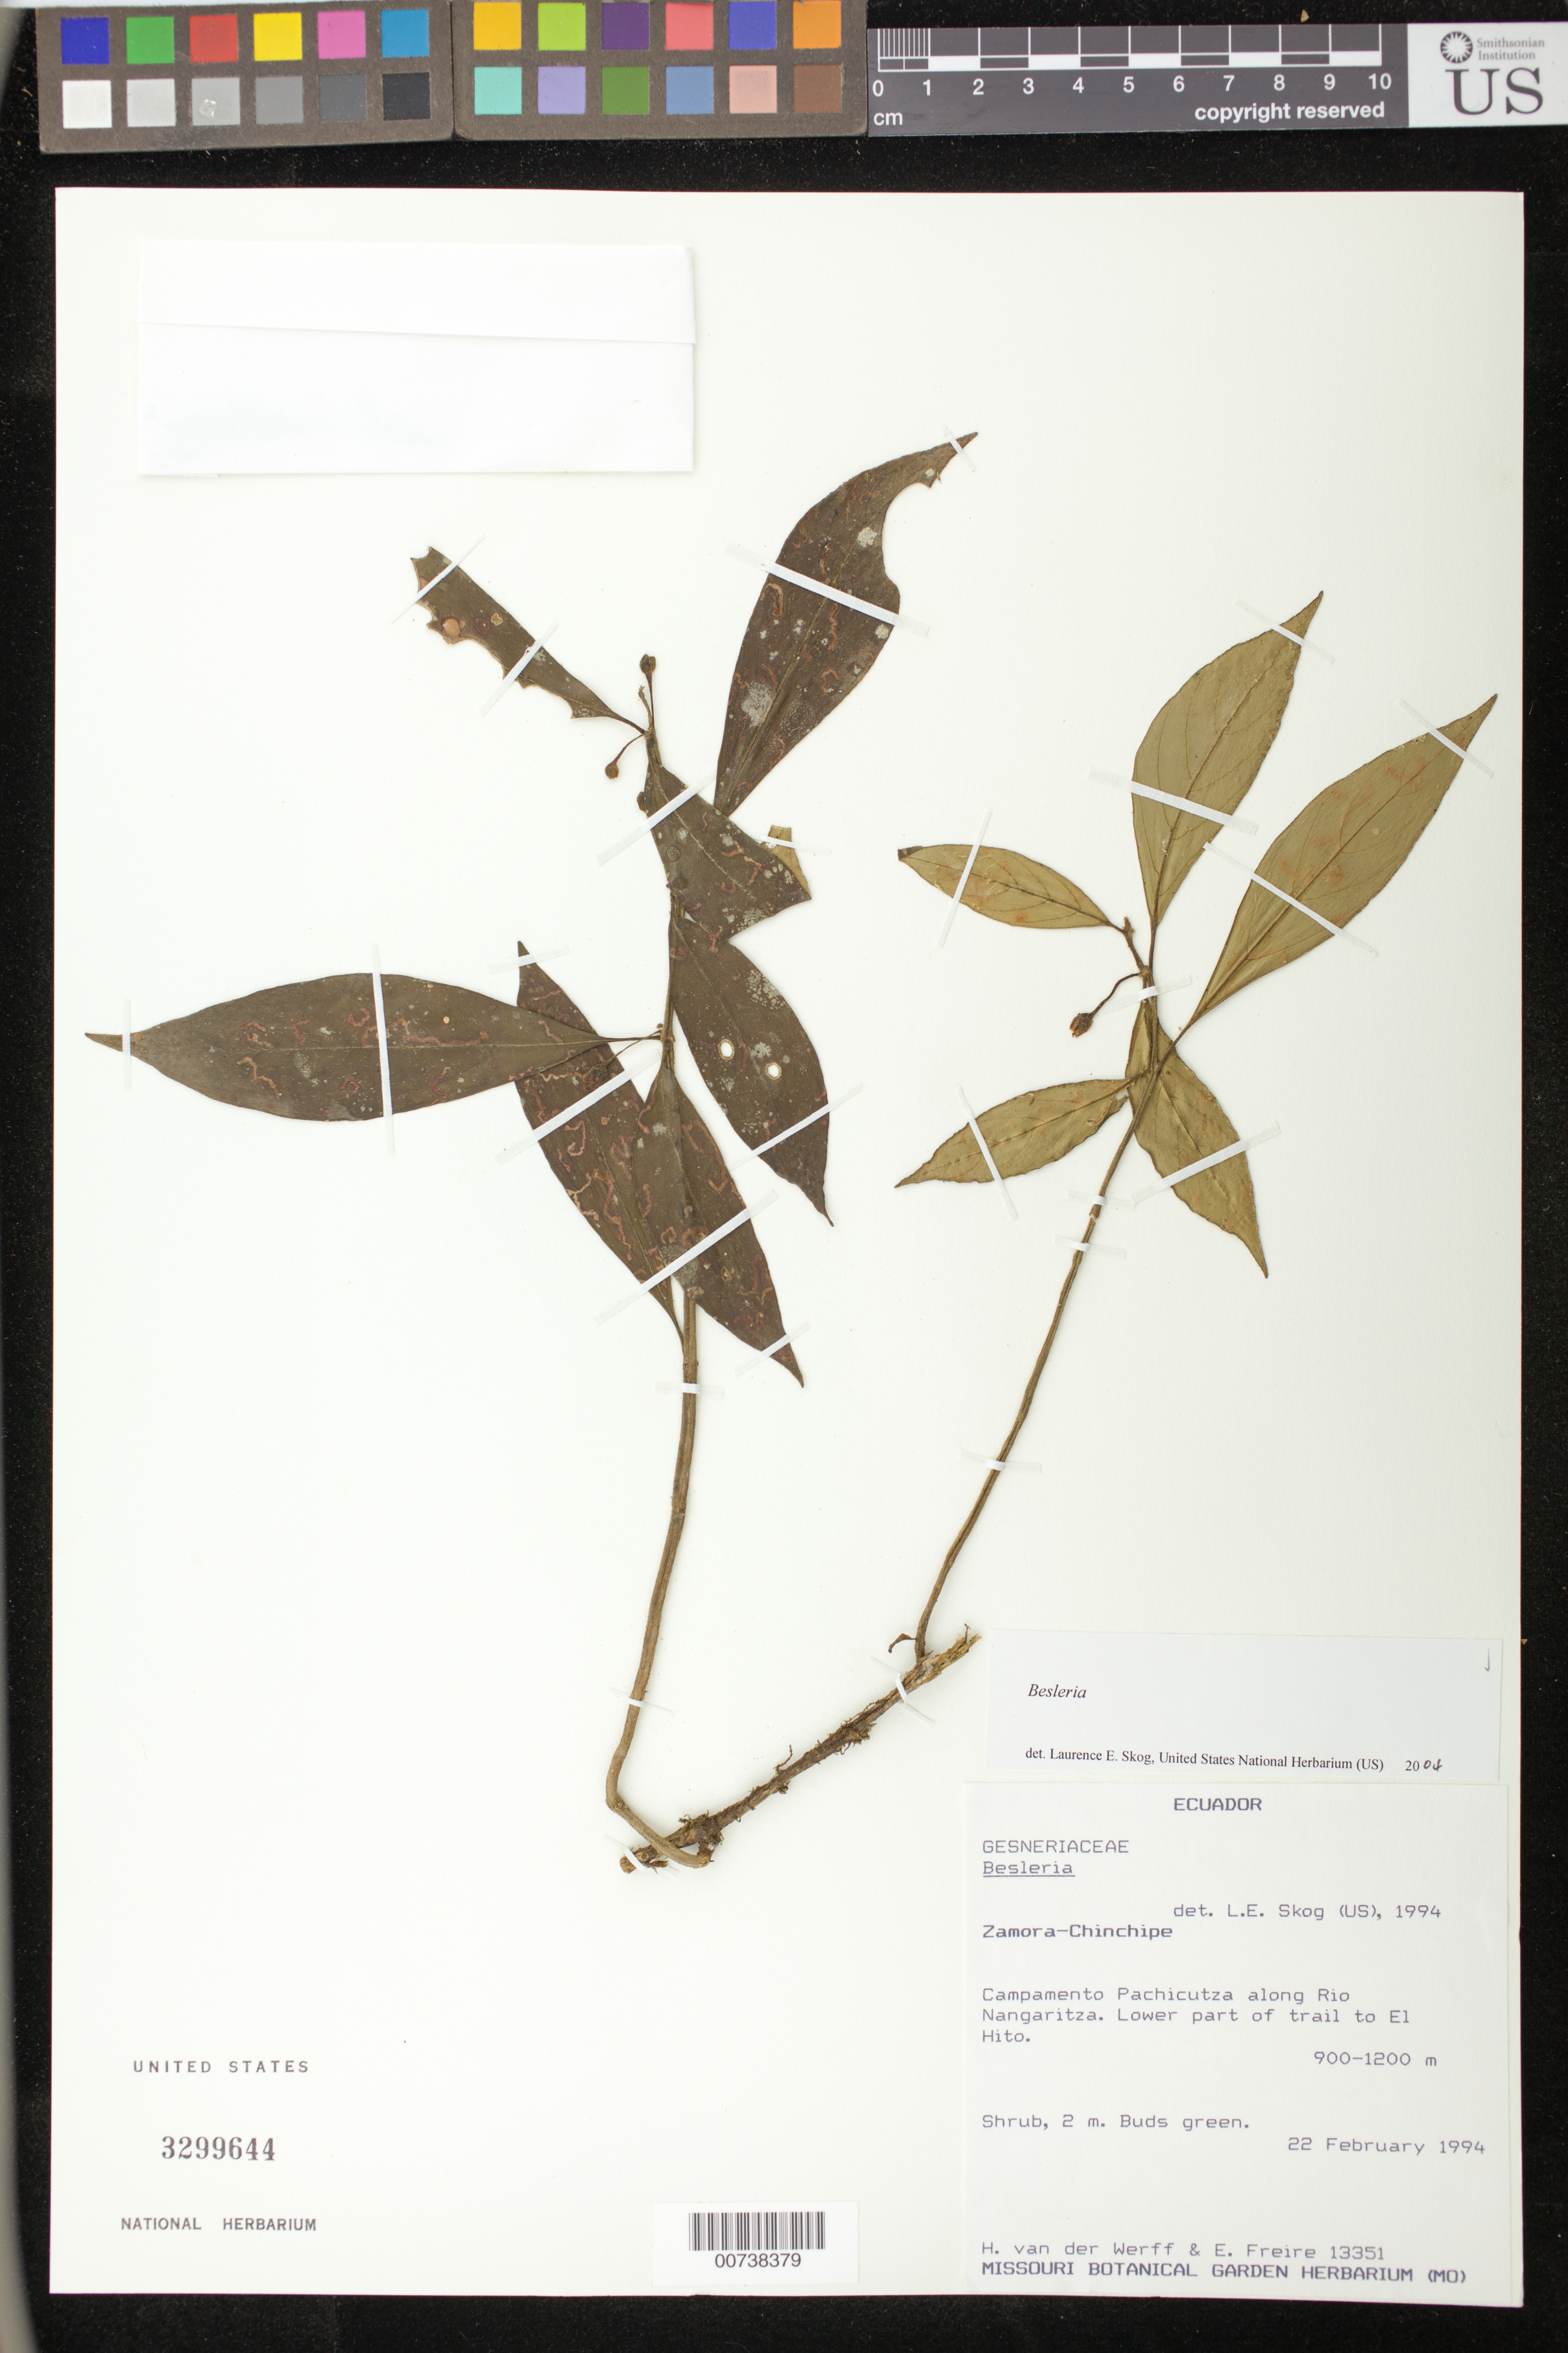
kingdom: Plantae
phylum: Tracheophyta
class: Magnoliopsida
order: Lamiales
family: Gesneriaceae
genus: Besleria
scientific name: Besleria sp.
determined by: Skog, Laurence E.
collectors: H. van der Werff & E. Freire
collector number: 13351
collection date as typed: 22 Feb 1994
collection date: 1994-02-22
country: Ecuador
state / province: Zamora-Chinchipe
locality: Campamento Pachicutza, along Río Nangaritza. Lower part of trail to El Hito.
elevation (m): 900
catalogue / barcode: US 3299644